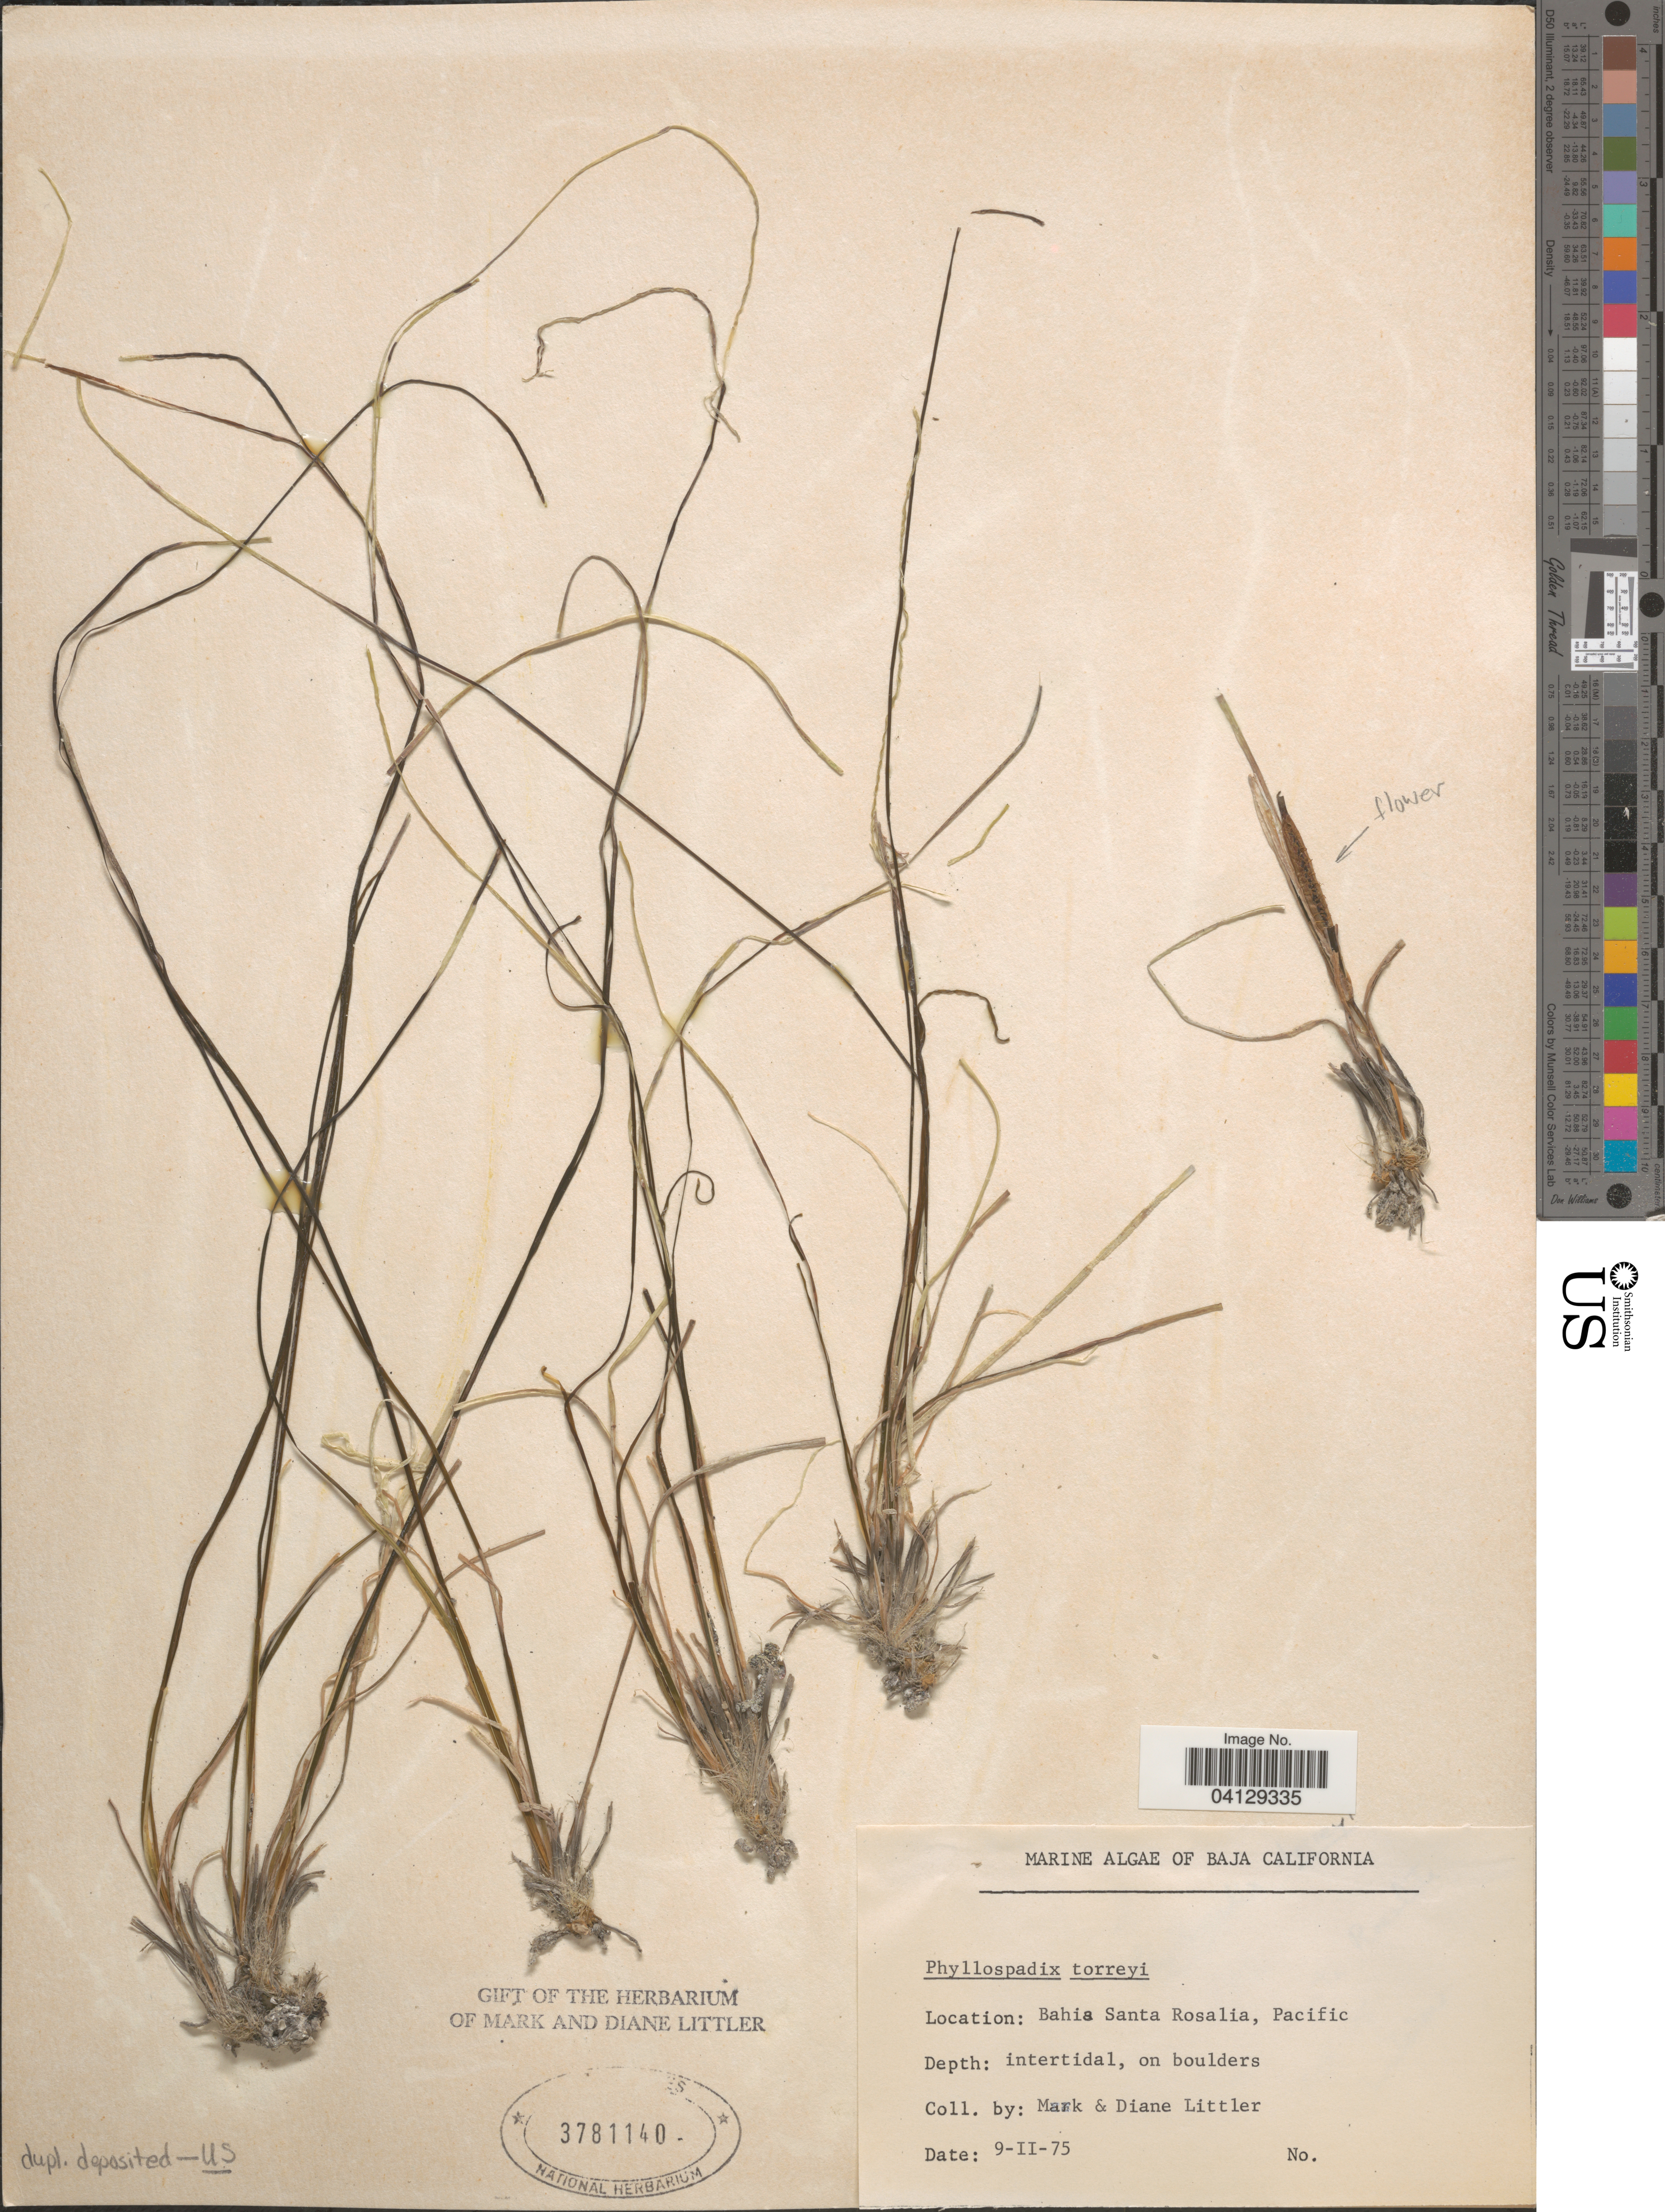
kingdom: Plantae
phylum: Tracheophyta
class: Liliopsida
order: Alismatales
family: Zosteraceae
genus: Phyllospadix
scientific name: Phyllospadix torreyi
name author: S. Watson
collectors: M. M. Littler & D. S. Littler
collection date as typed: Transcribed d/m/y: 9/2/75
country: Mexico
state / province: Baja California Norte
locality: Bahia Santa Rosalia, Pacific.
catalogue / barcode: US 3781140